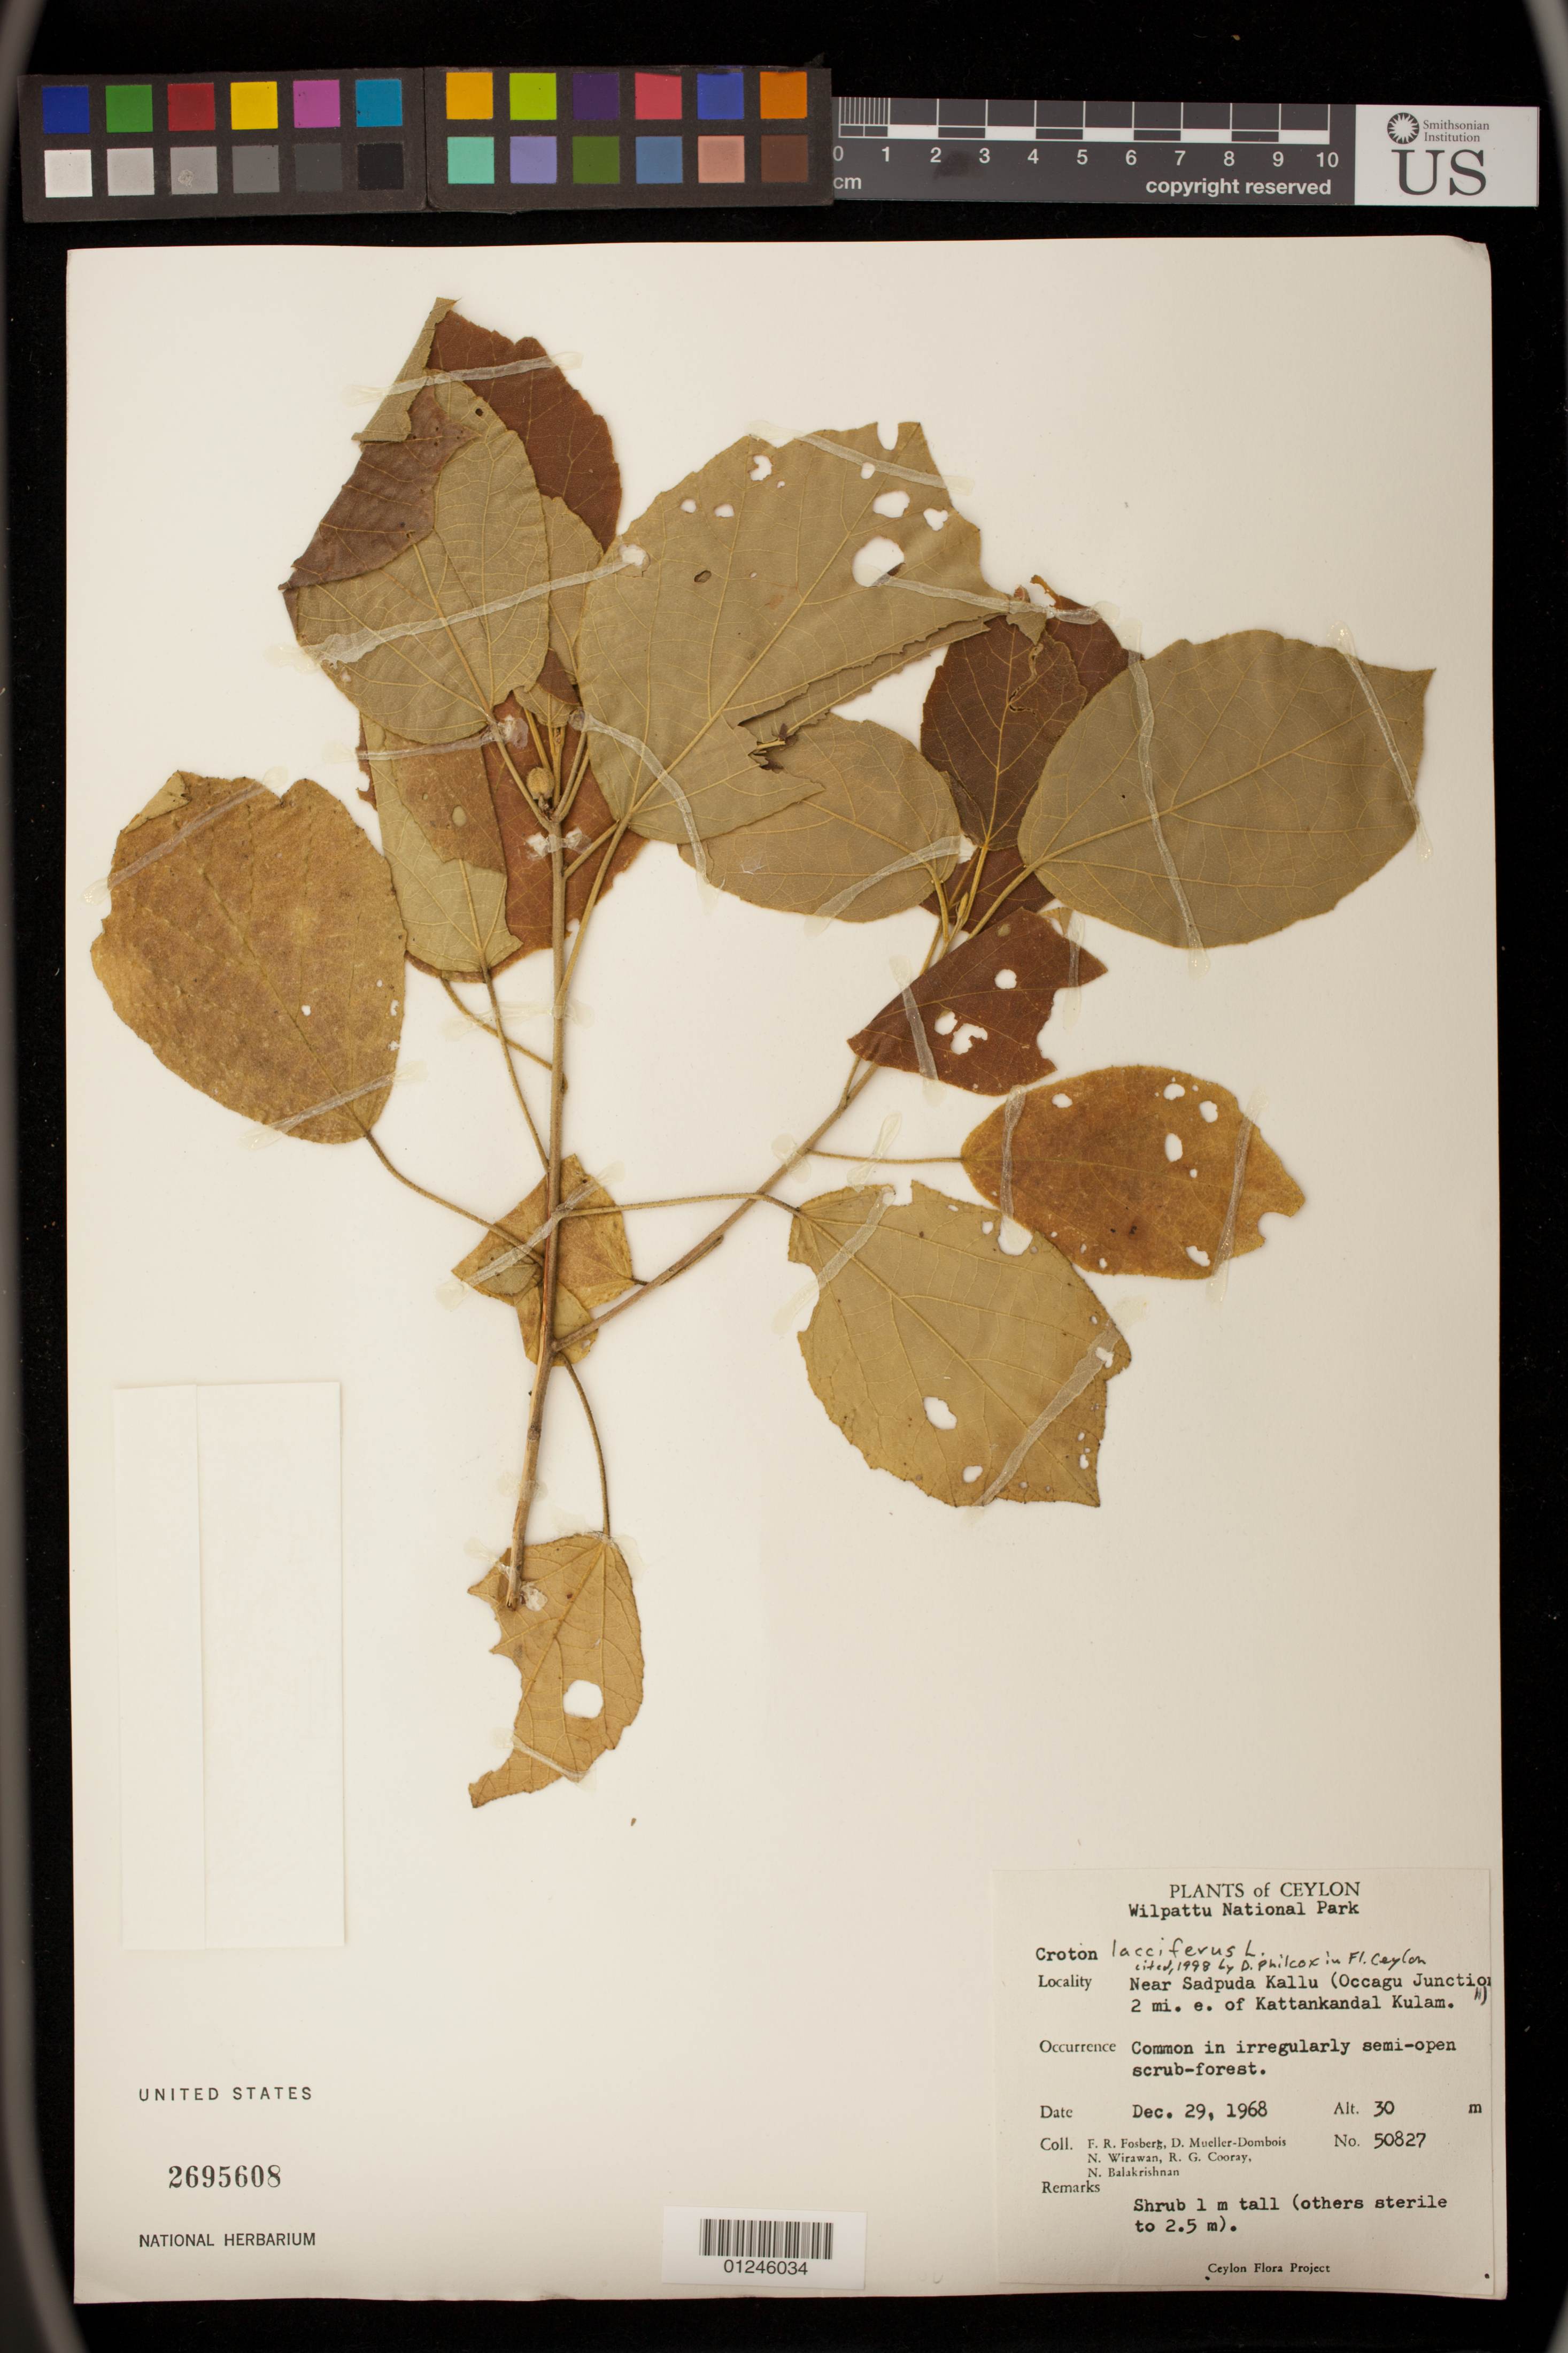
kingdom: Plantae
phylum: Tracheophyta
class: Magnoliopsida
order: Malpighiales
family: Euphorbiaceae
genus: Croton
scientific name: Croton lacciferus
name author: Blanco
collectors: F. R. Fosberg, D. Mueller-Dombois, N. Wirawan, R. Cooray & N. Balakrishnan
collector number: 50827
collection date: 1968-12-29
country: Sri Lanka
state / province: North Central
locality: Near Sadpuda Kallu (Occagu Junction 2 mi. e. of Kattankandal Kulam)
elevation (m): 30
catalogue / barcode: US 2695608